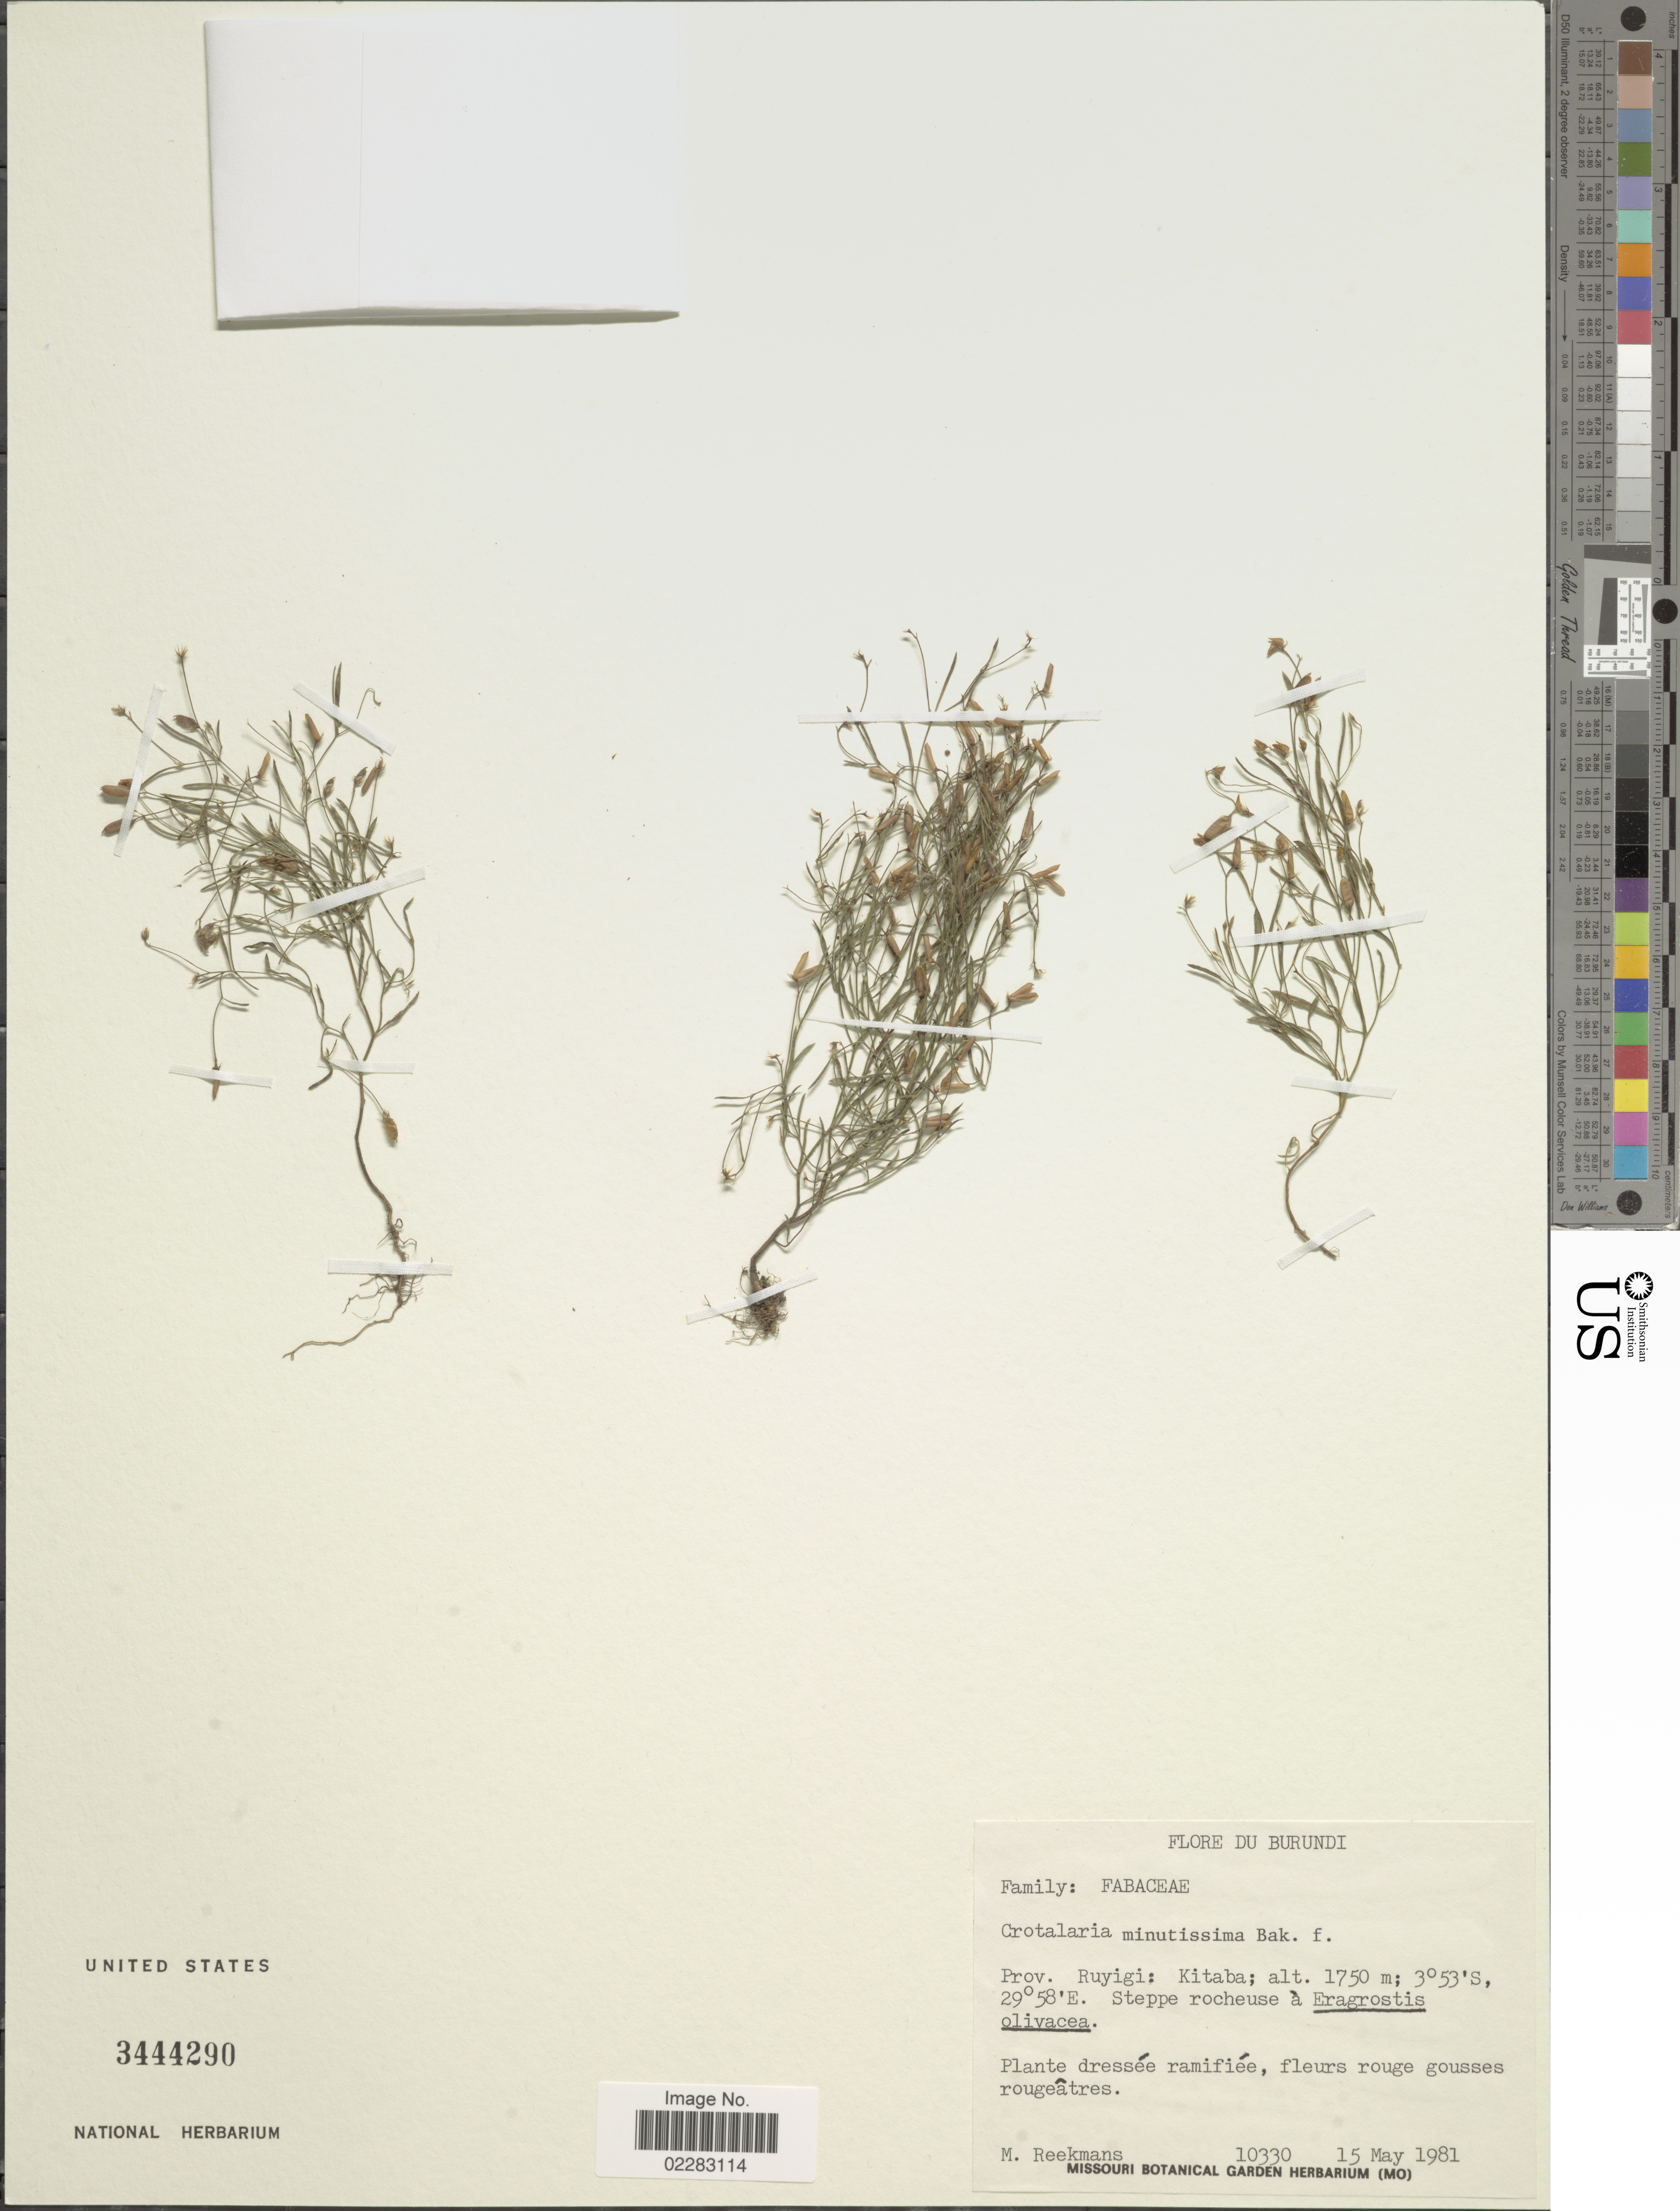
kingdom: Plantae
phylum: Tracheophyta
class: Magnoliopsida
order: Fabales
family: Fabaceae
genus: Crotalaria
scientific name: Crotalaria minutissima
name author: Baker f.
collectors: M. Reekmans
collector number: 10330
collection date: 1981-05-15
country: Burundi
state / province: Ruyigi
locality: Kitaba.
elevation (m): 1750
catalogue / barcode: US 3444290